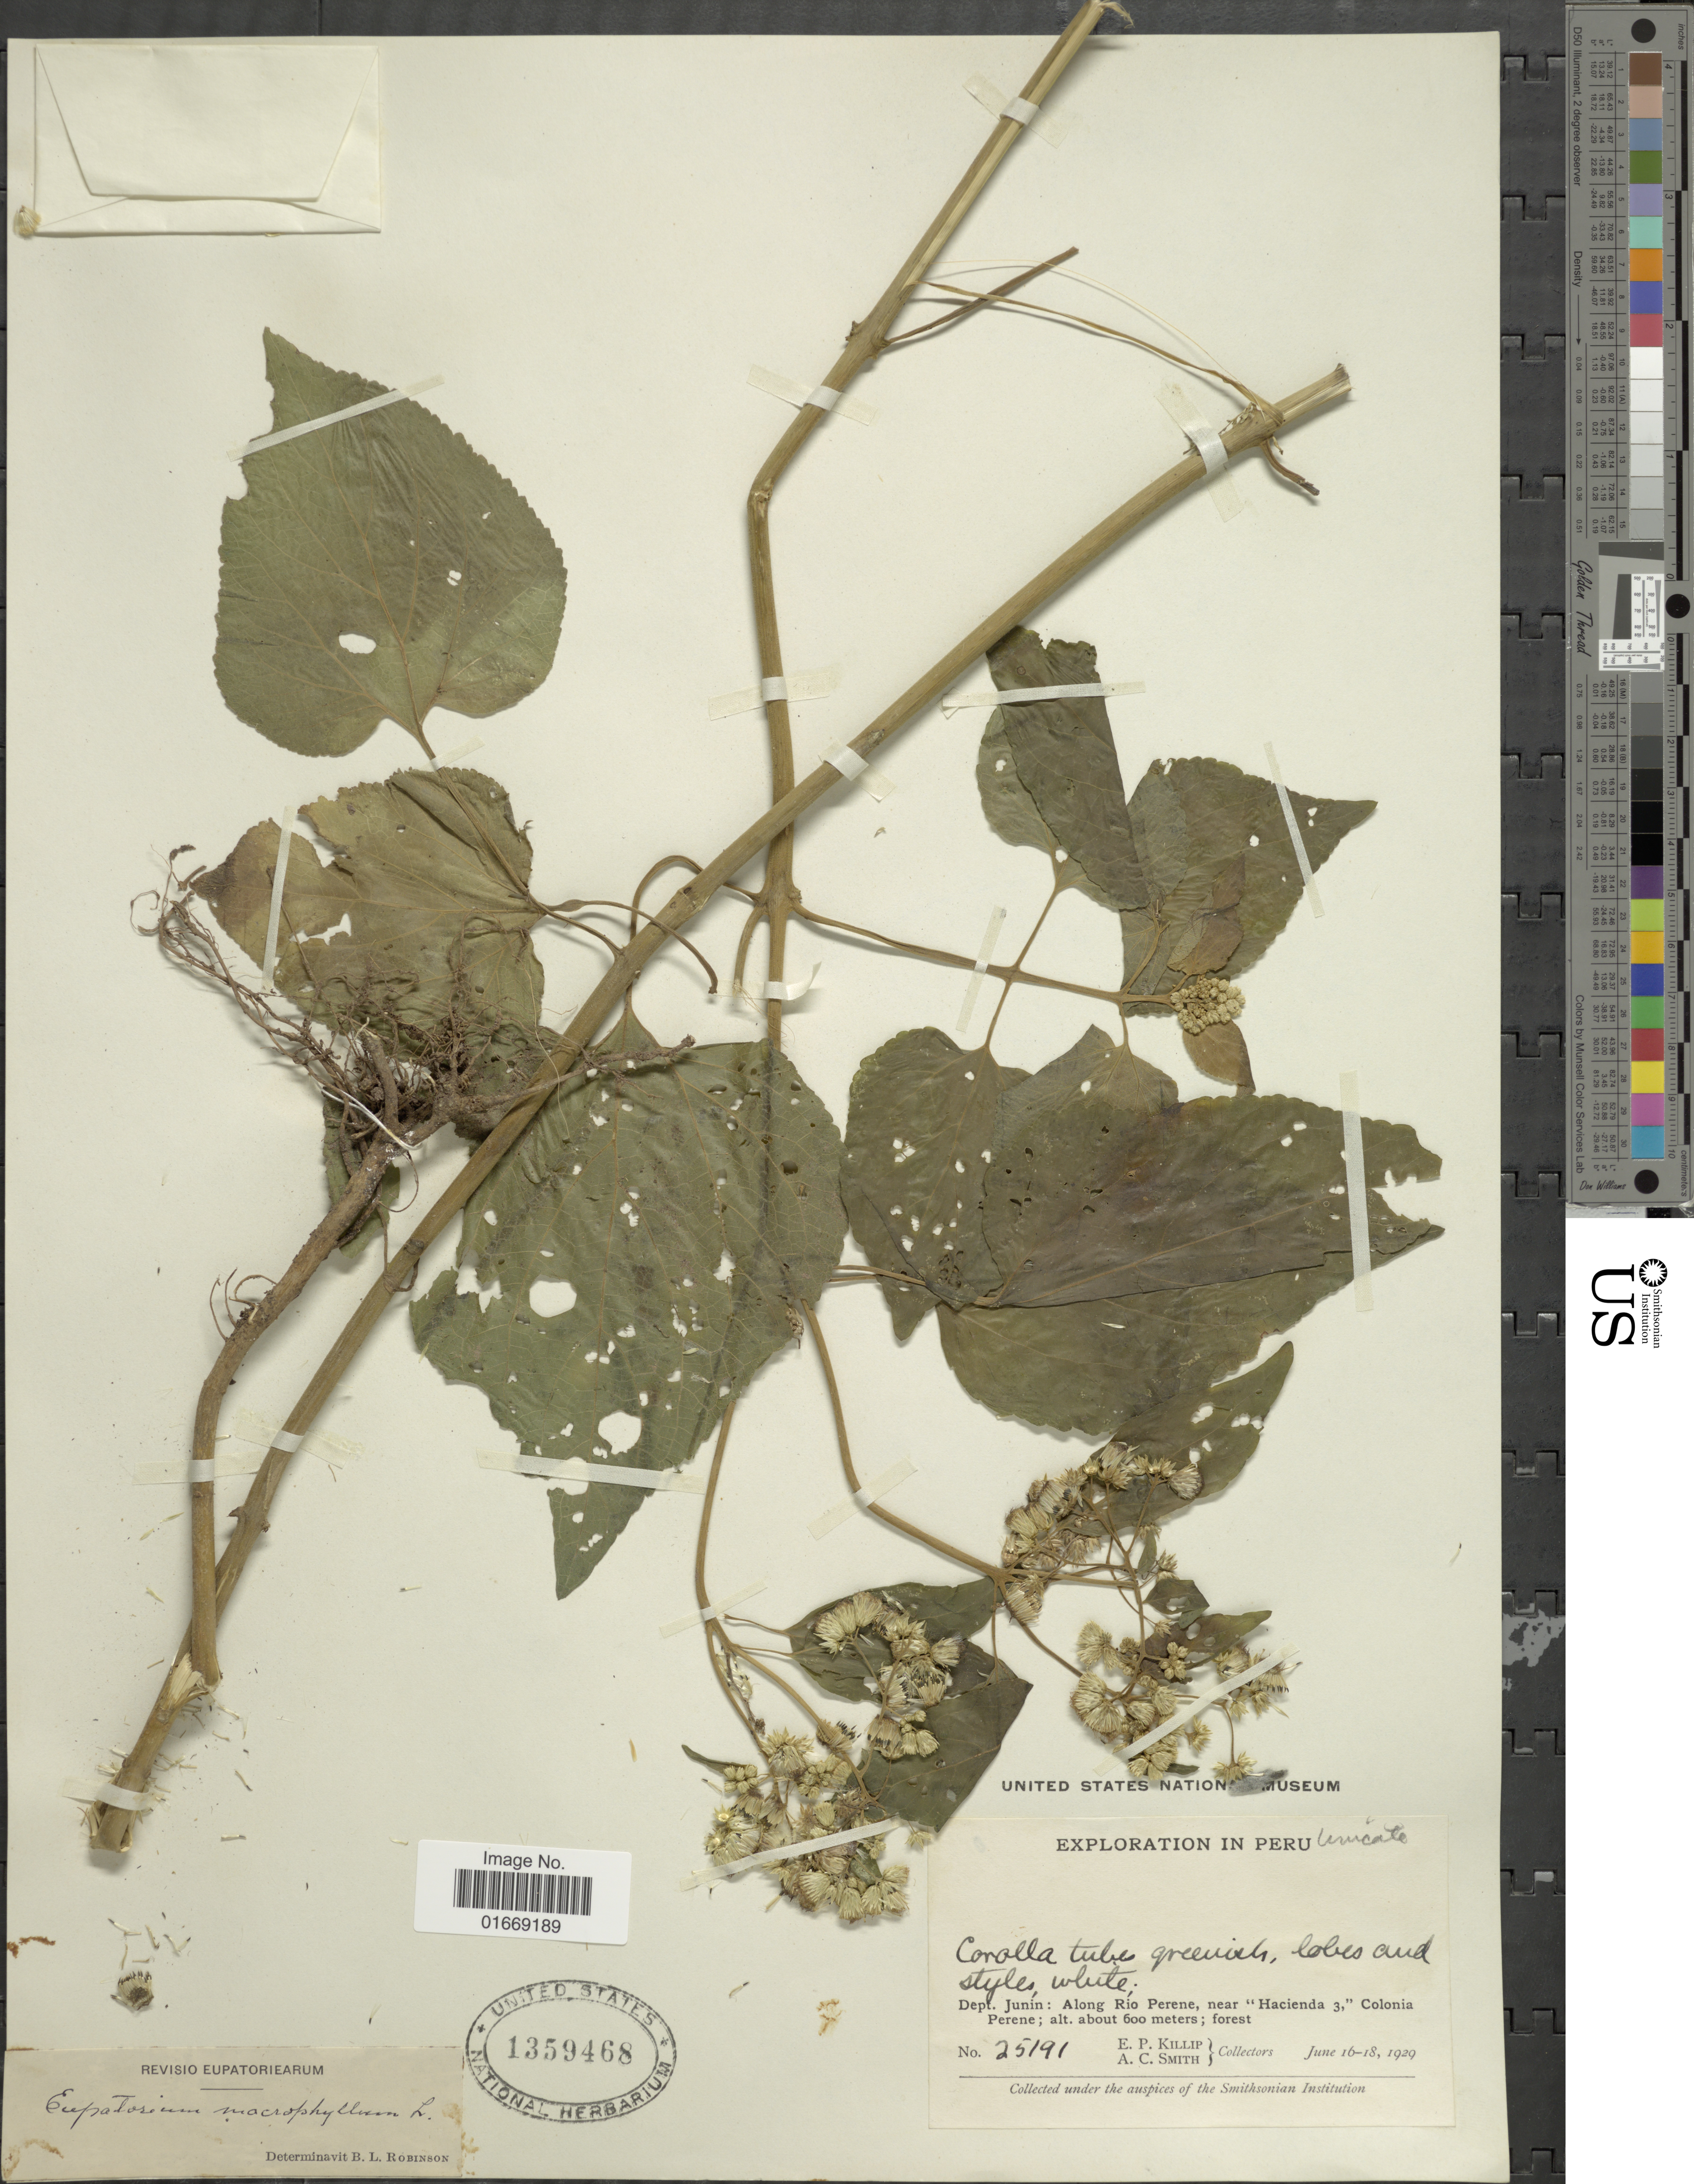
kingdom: Plantae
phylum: Tracheophyta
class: Magnoliopsida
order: Asterales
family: Asteraceae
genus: Hebeclinium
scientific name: Hebeclinium macrophyllum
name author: (L.) DC.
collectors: E. P. Killip & A. C. Smith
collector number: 25191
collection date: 1929-06-16/1929-06-18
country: Peru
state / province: Junín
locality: Dept. Junín: Along Río Perene, near "Hacienda 3", Colonia Perene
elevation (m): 600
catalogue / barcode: US 1359468